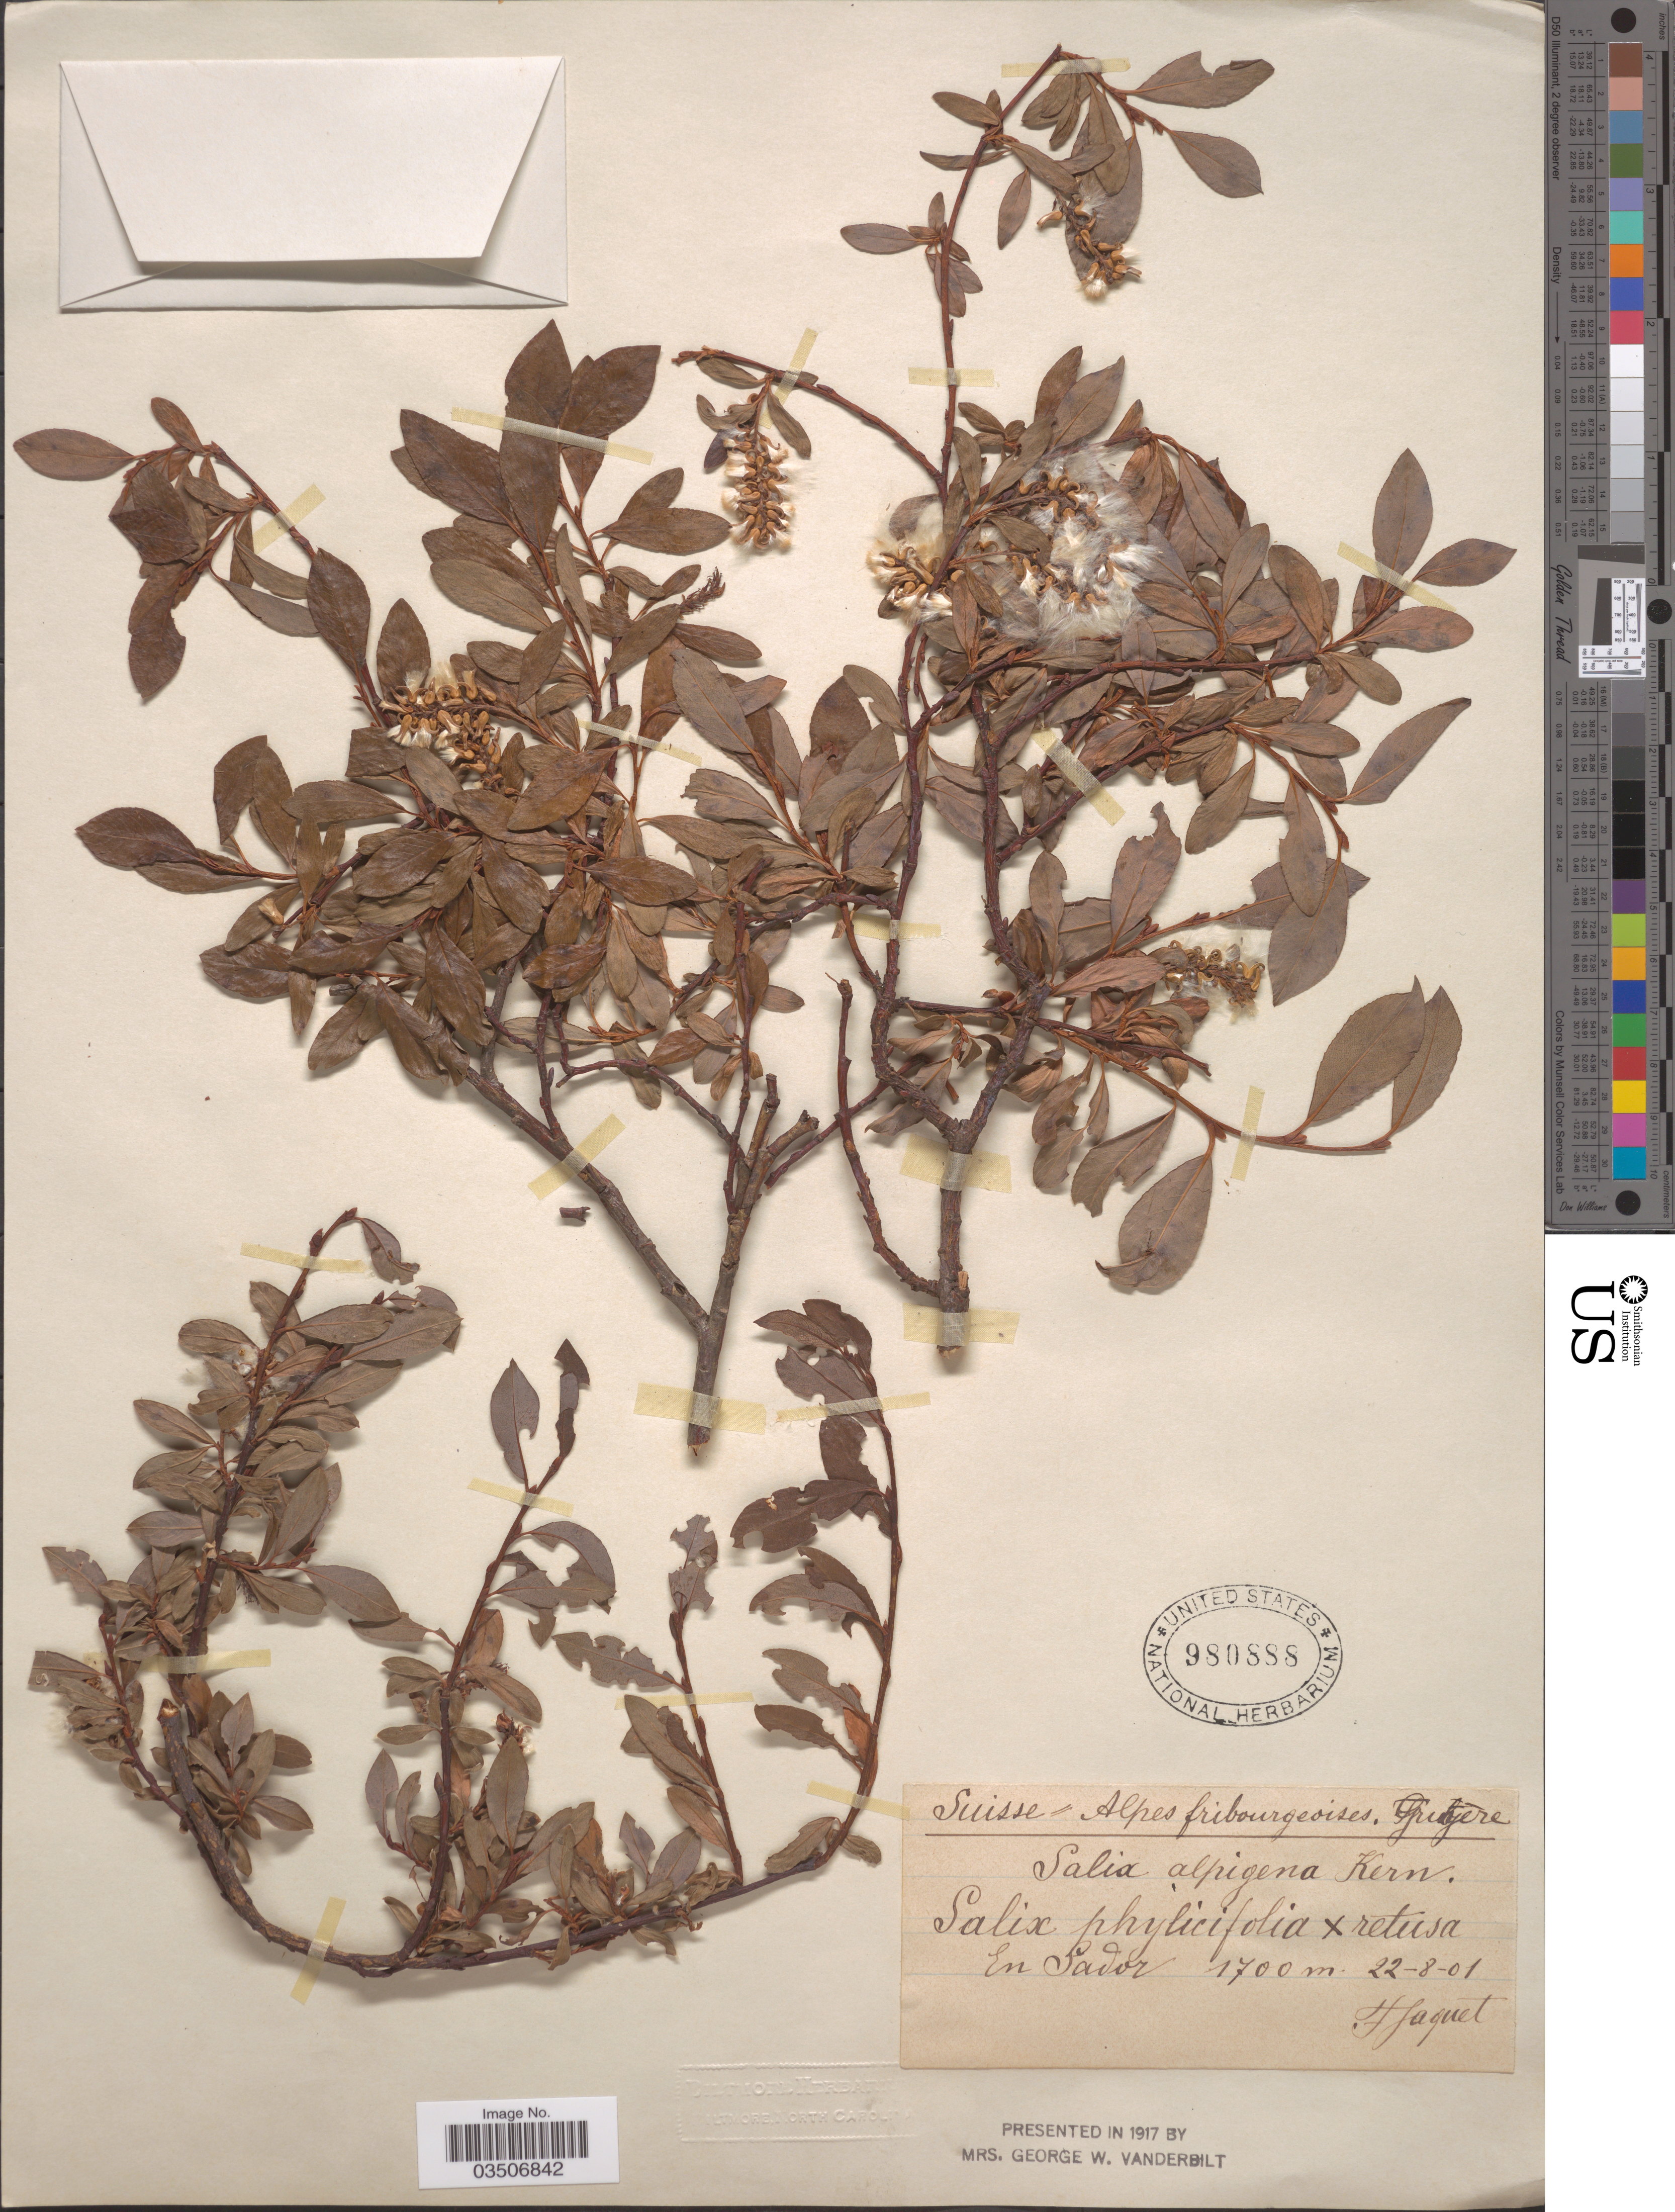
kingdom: Plantae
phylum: Tracheophyta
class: Magnoliopsida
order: Malpighiales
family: Salicaceae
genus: Salix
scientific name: Salix alpigena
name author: A. Kern.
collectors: F. Jaquet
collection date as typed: Transcribed d/m/y: 22/8/1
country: Switzerland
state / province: Fribourg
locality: Suisse. Alpes fribourgeoises. En Sador.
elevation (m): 1700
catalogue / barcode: US 980888